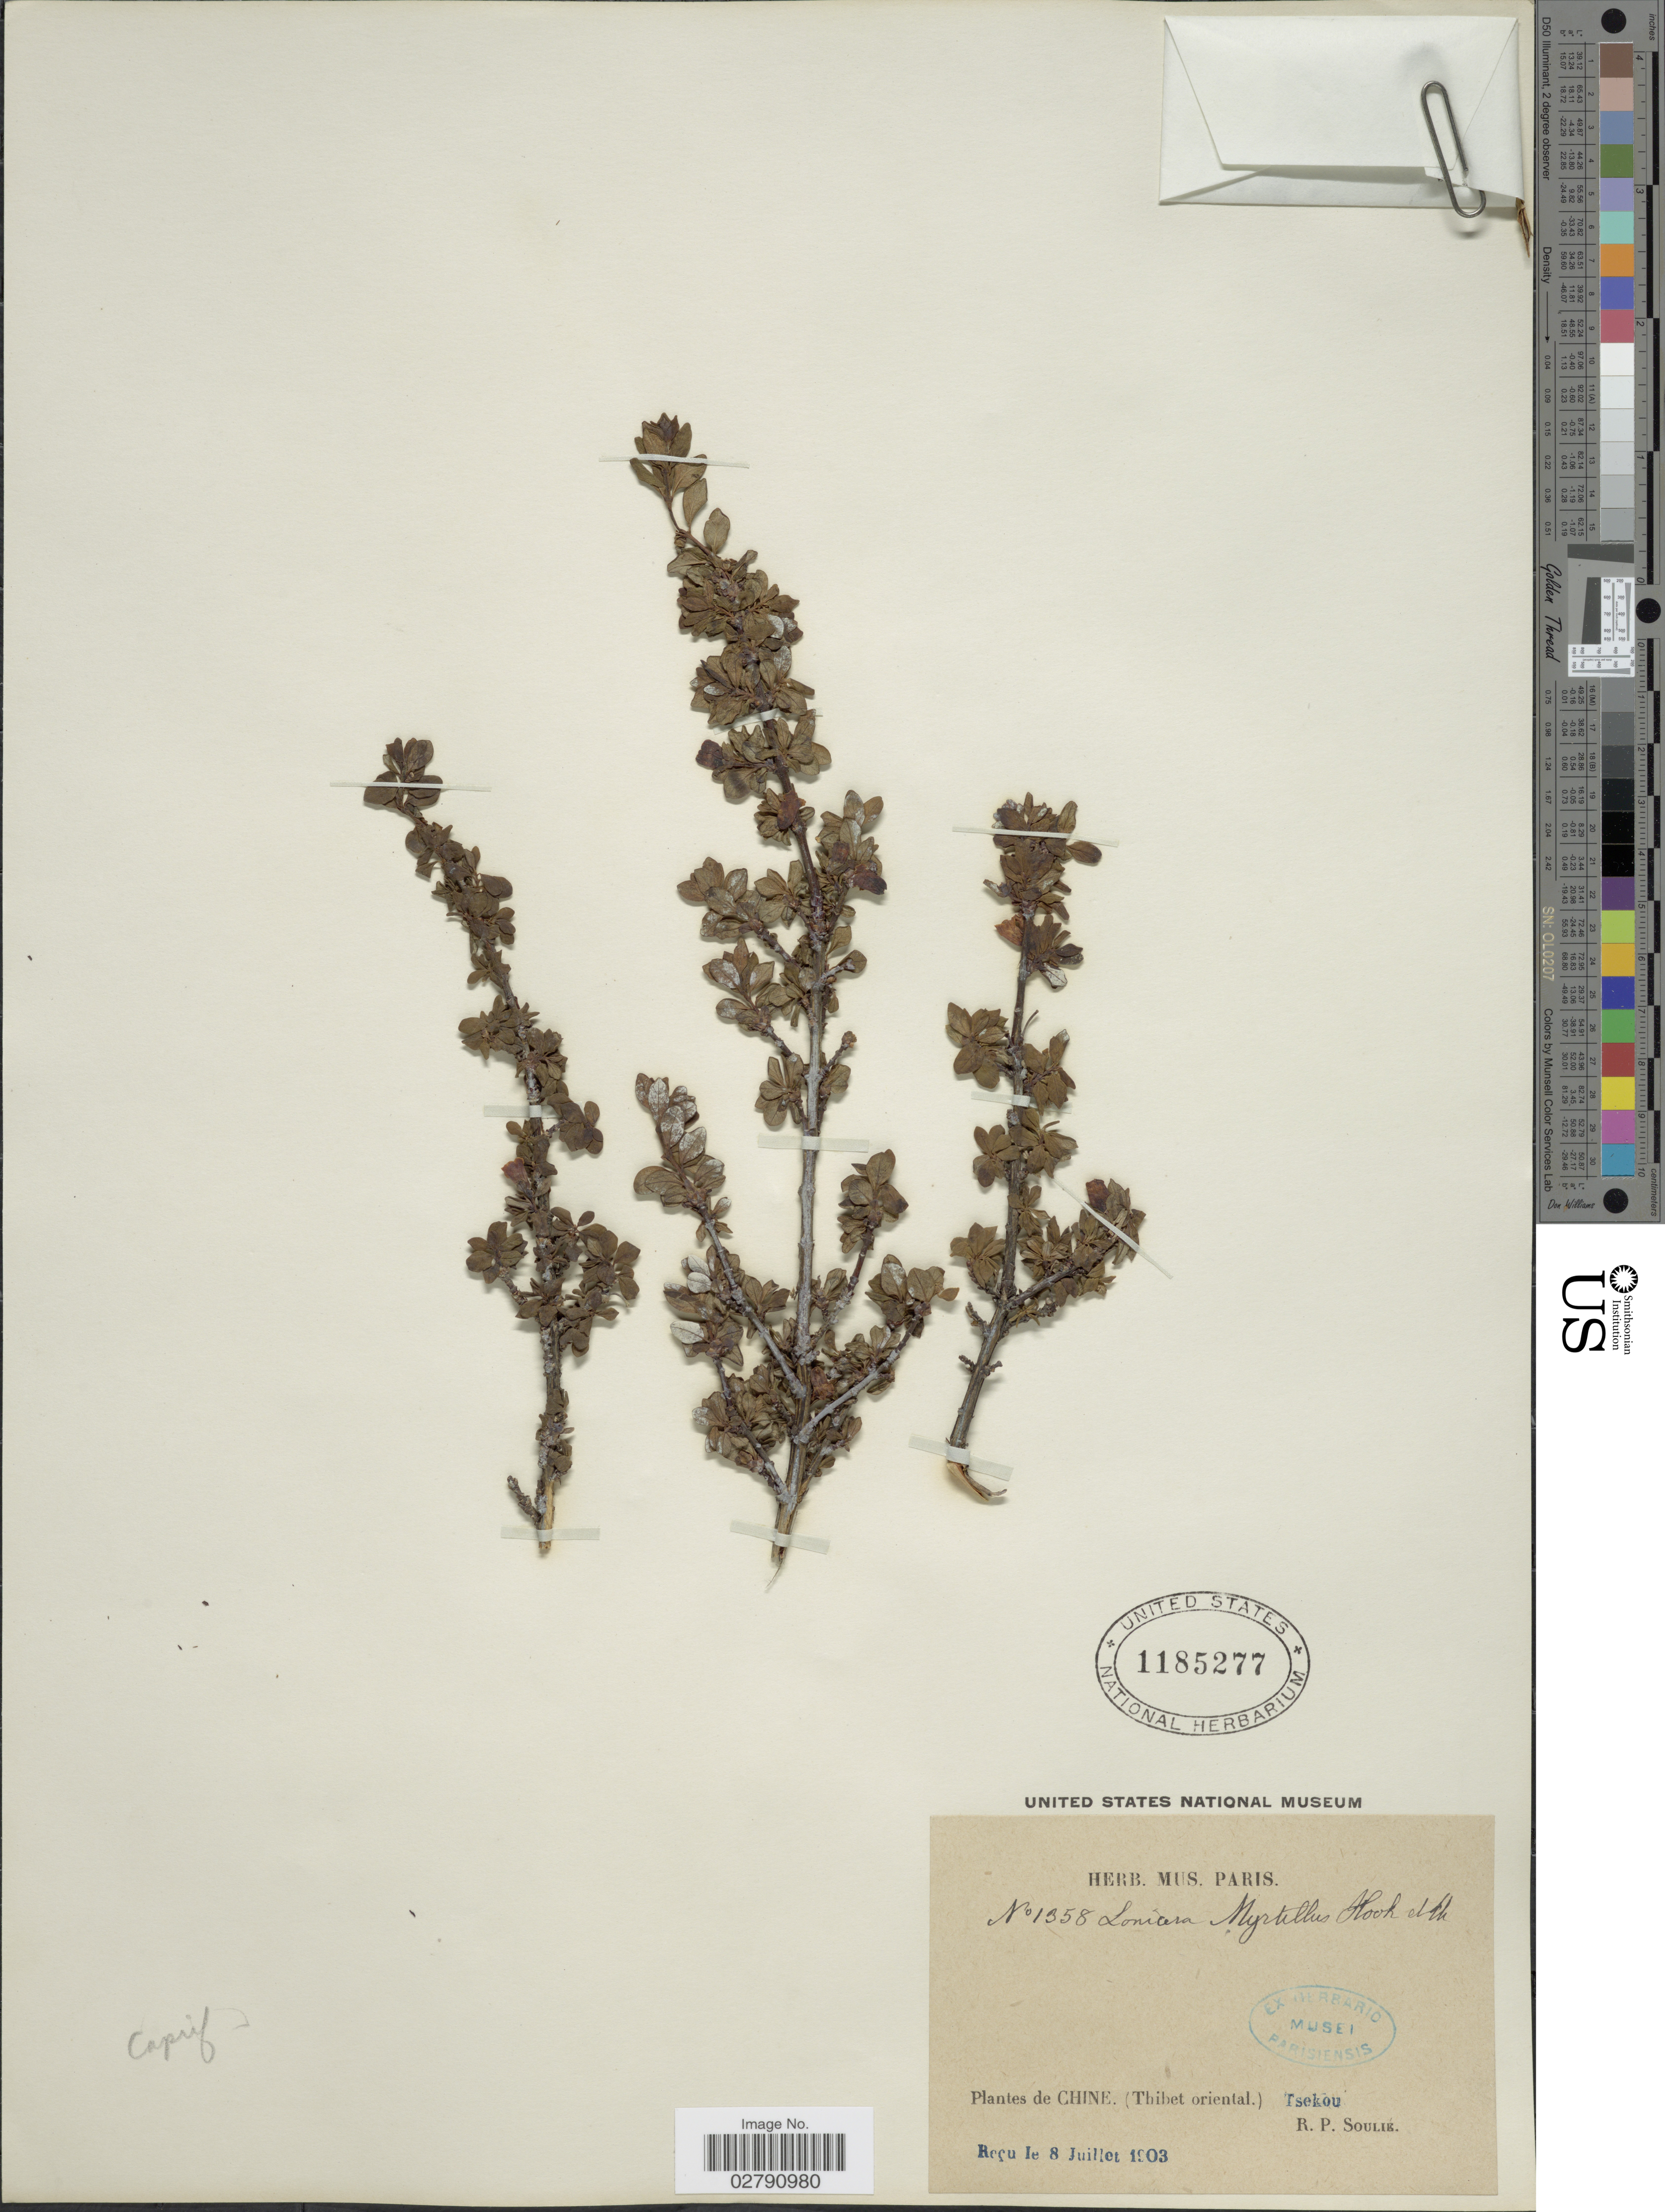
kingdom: Plantae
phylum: Tracheophyta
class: Magnoliopsida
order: Dipsacales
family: Caprifoliaceae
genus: Lonicera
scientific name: Lonicera myrtillus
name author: Thomson & Hook. f.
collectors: R. Soulié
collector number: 1358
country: China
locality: (Thibet oriental). Tsekou.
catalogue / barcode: US 1185277